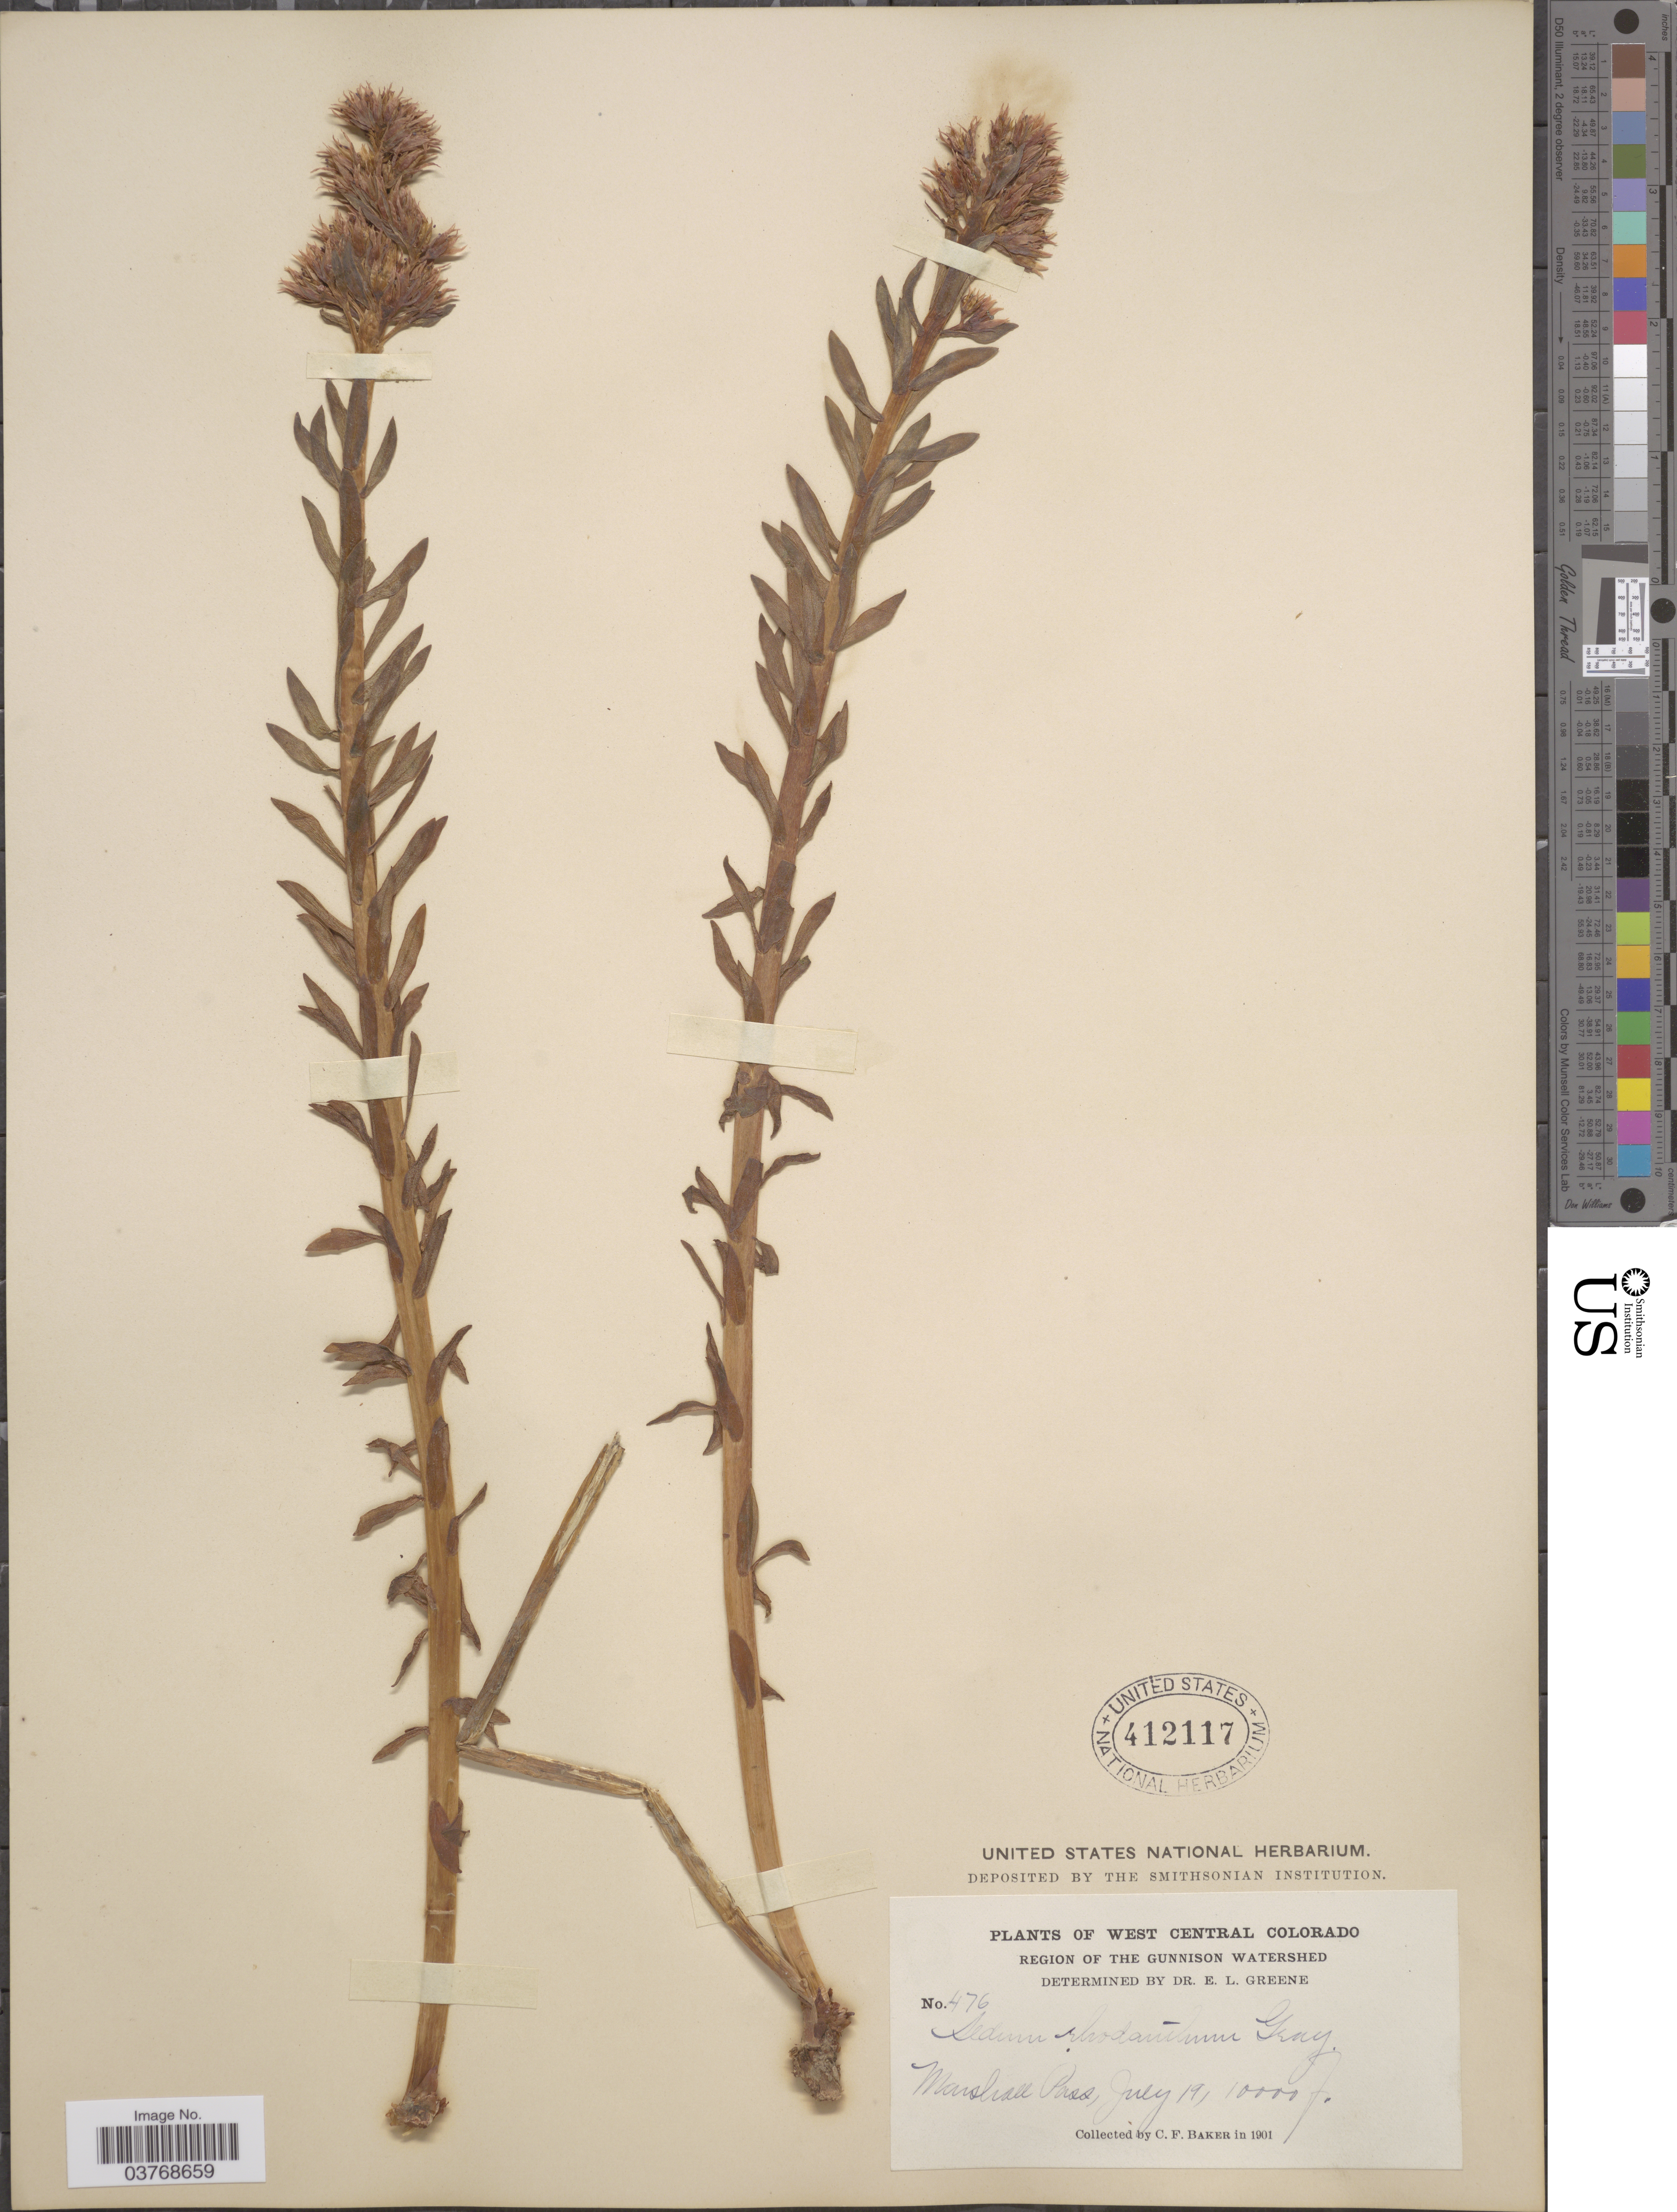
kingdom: Plantae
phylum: Tracheophyta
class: Magnoliopsida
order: Saxifragales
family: Crassulaceae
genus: Rhodiola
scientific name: Rhodiola rhodantha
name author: (A. Gray) H. Jacobsen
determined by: Strong, Mark T., (BOT), Smithsonian Institution - National Museum of Natural History (UNITED STATES)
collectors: C. F. Baker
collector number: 476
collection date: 1901-07-19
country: United States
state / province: Colorado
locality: West Central Colorado. Region of The Gunnison Watershed. Marshall Pass.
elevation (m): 3048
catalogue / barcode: US 412117